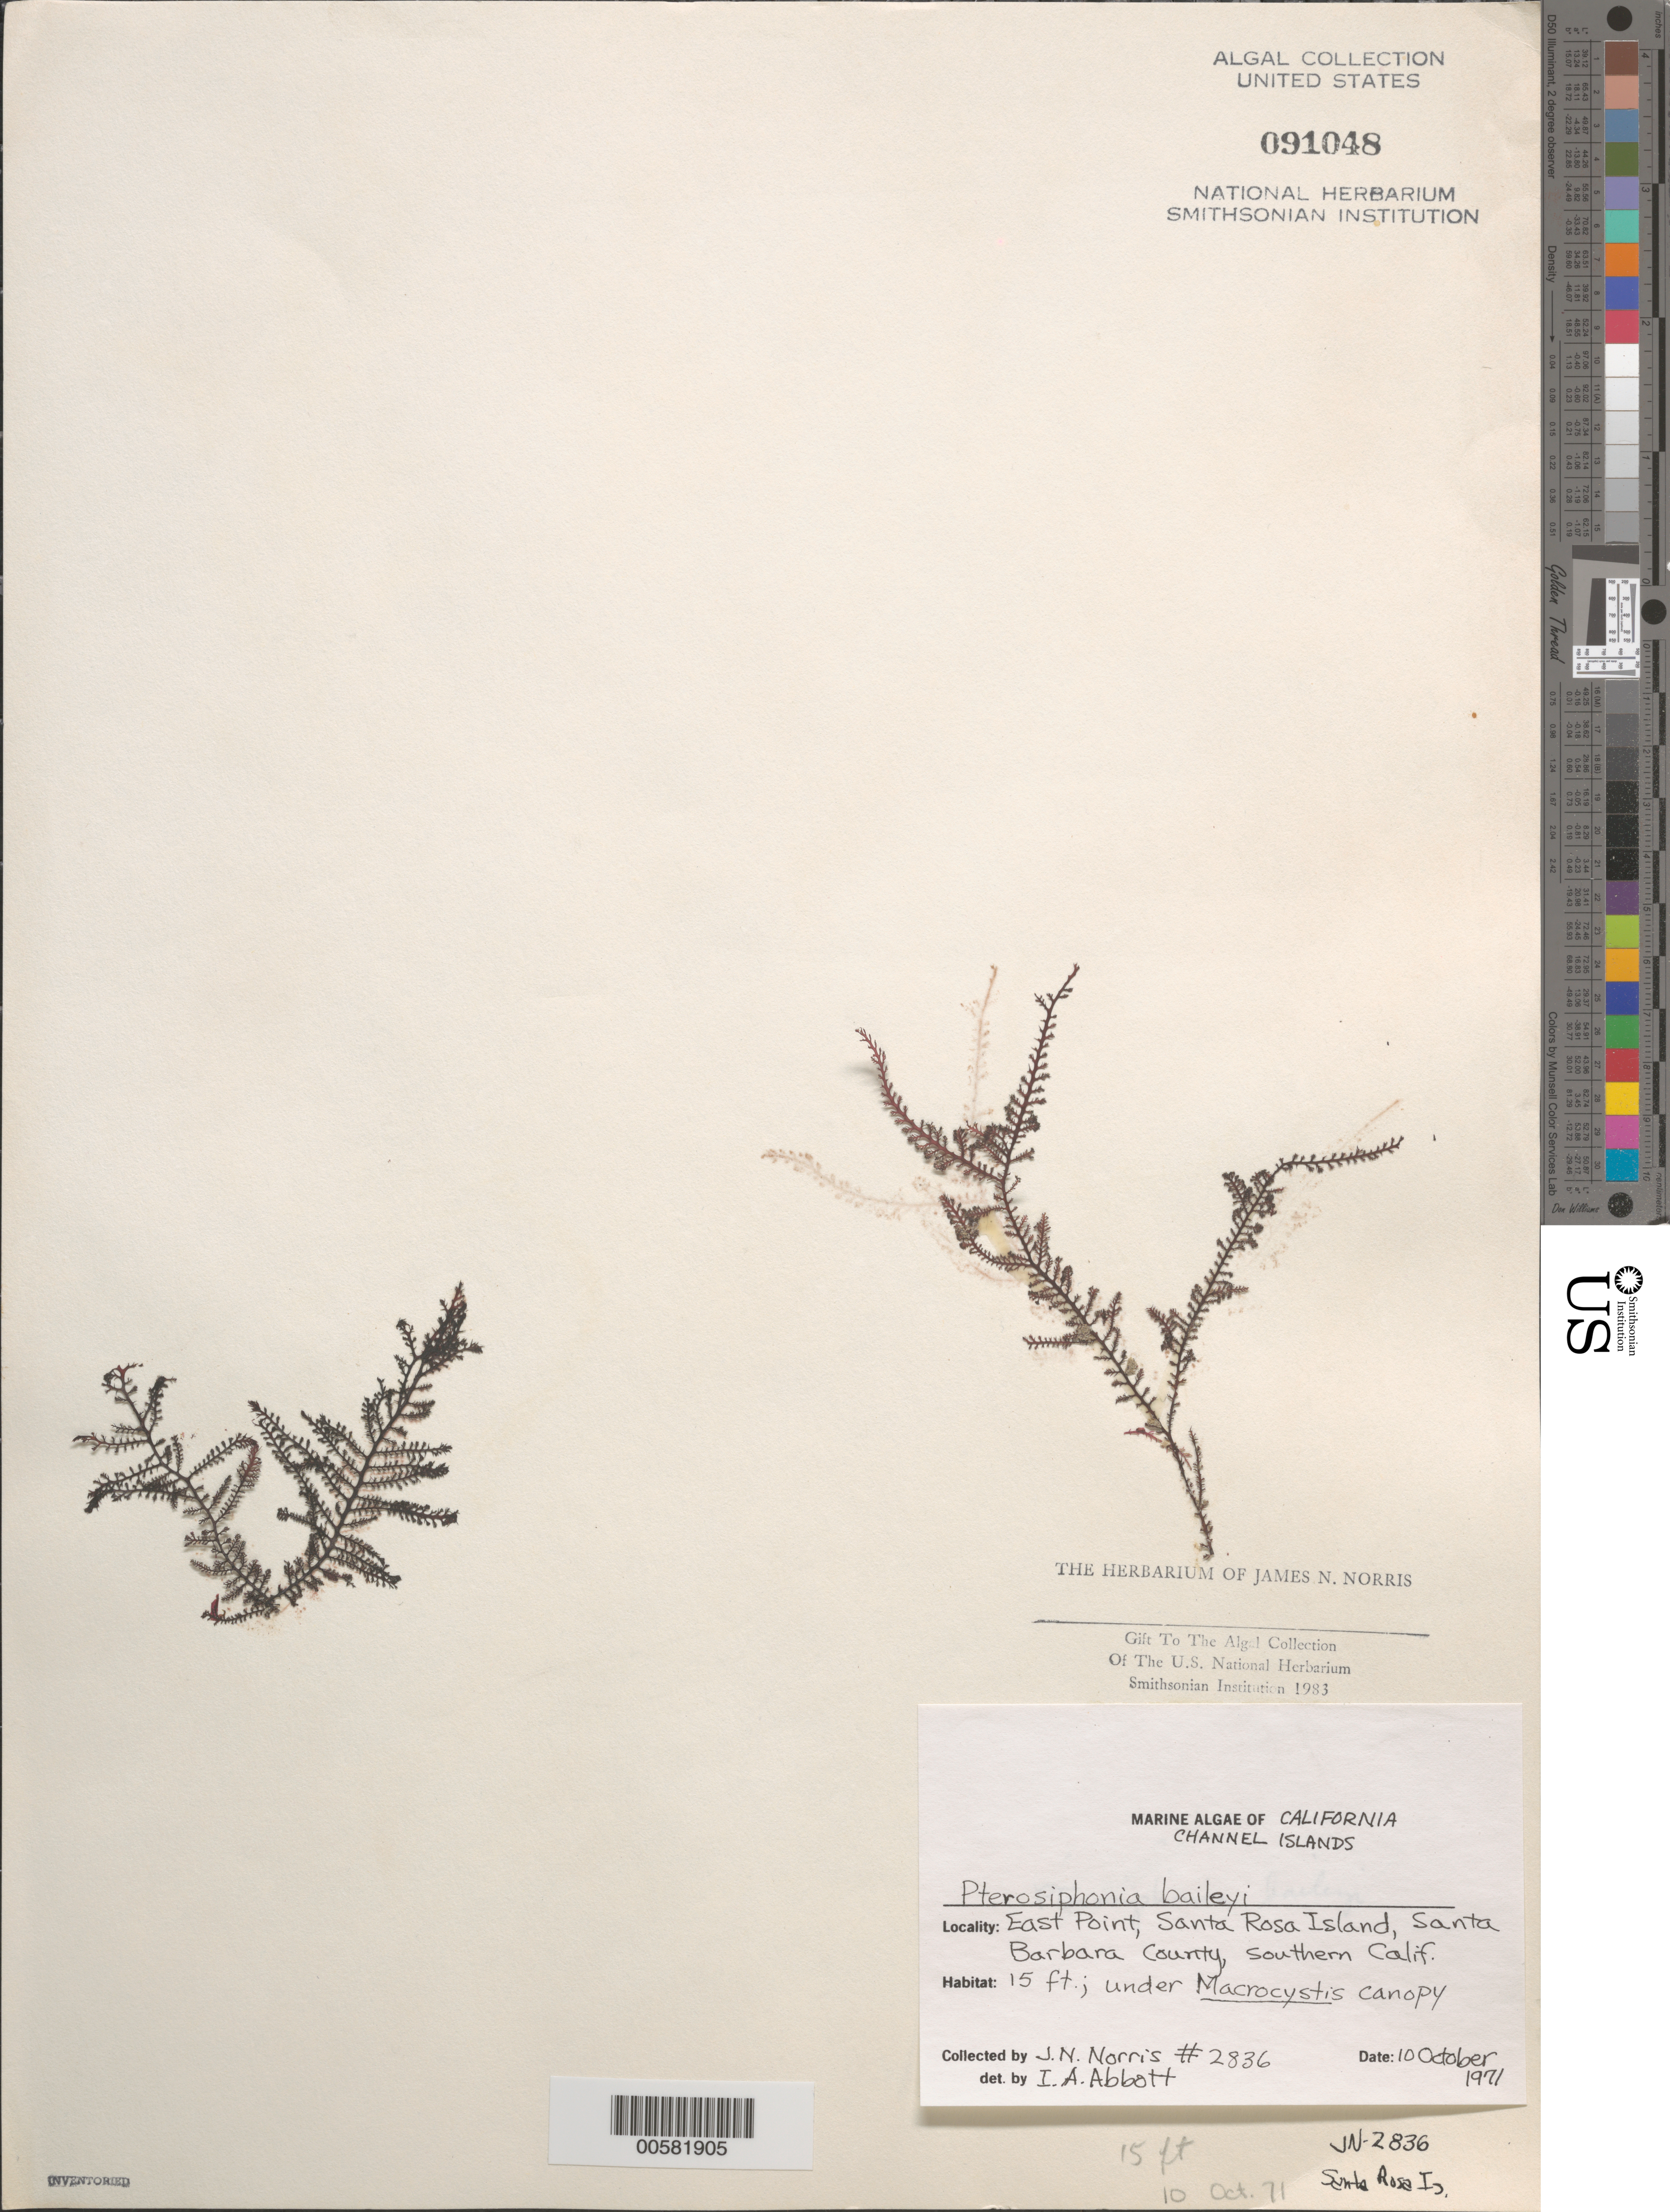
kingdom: Plantae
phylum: Rhodophyta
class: Florideophyceae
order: Ceramiales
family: Rhodomelaceae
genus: Symphyocladiella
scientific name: Symphyocladiella baileyi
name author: (Harvey) D.E.Bustamante et al.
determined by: Algae name updating Project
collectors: J. N. Norris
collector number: JN-2836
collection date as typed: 10 Oct 1971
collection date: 1971-10-10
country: United States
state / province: California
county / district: Santa Barbara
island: Santa Rosa Island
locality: East Point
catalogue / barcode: US 91048